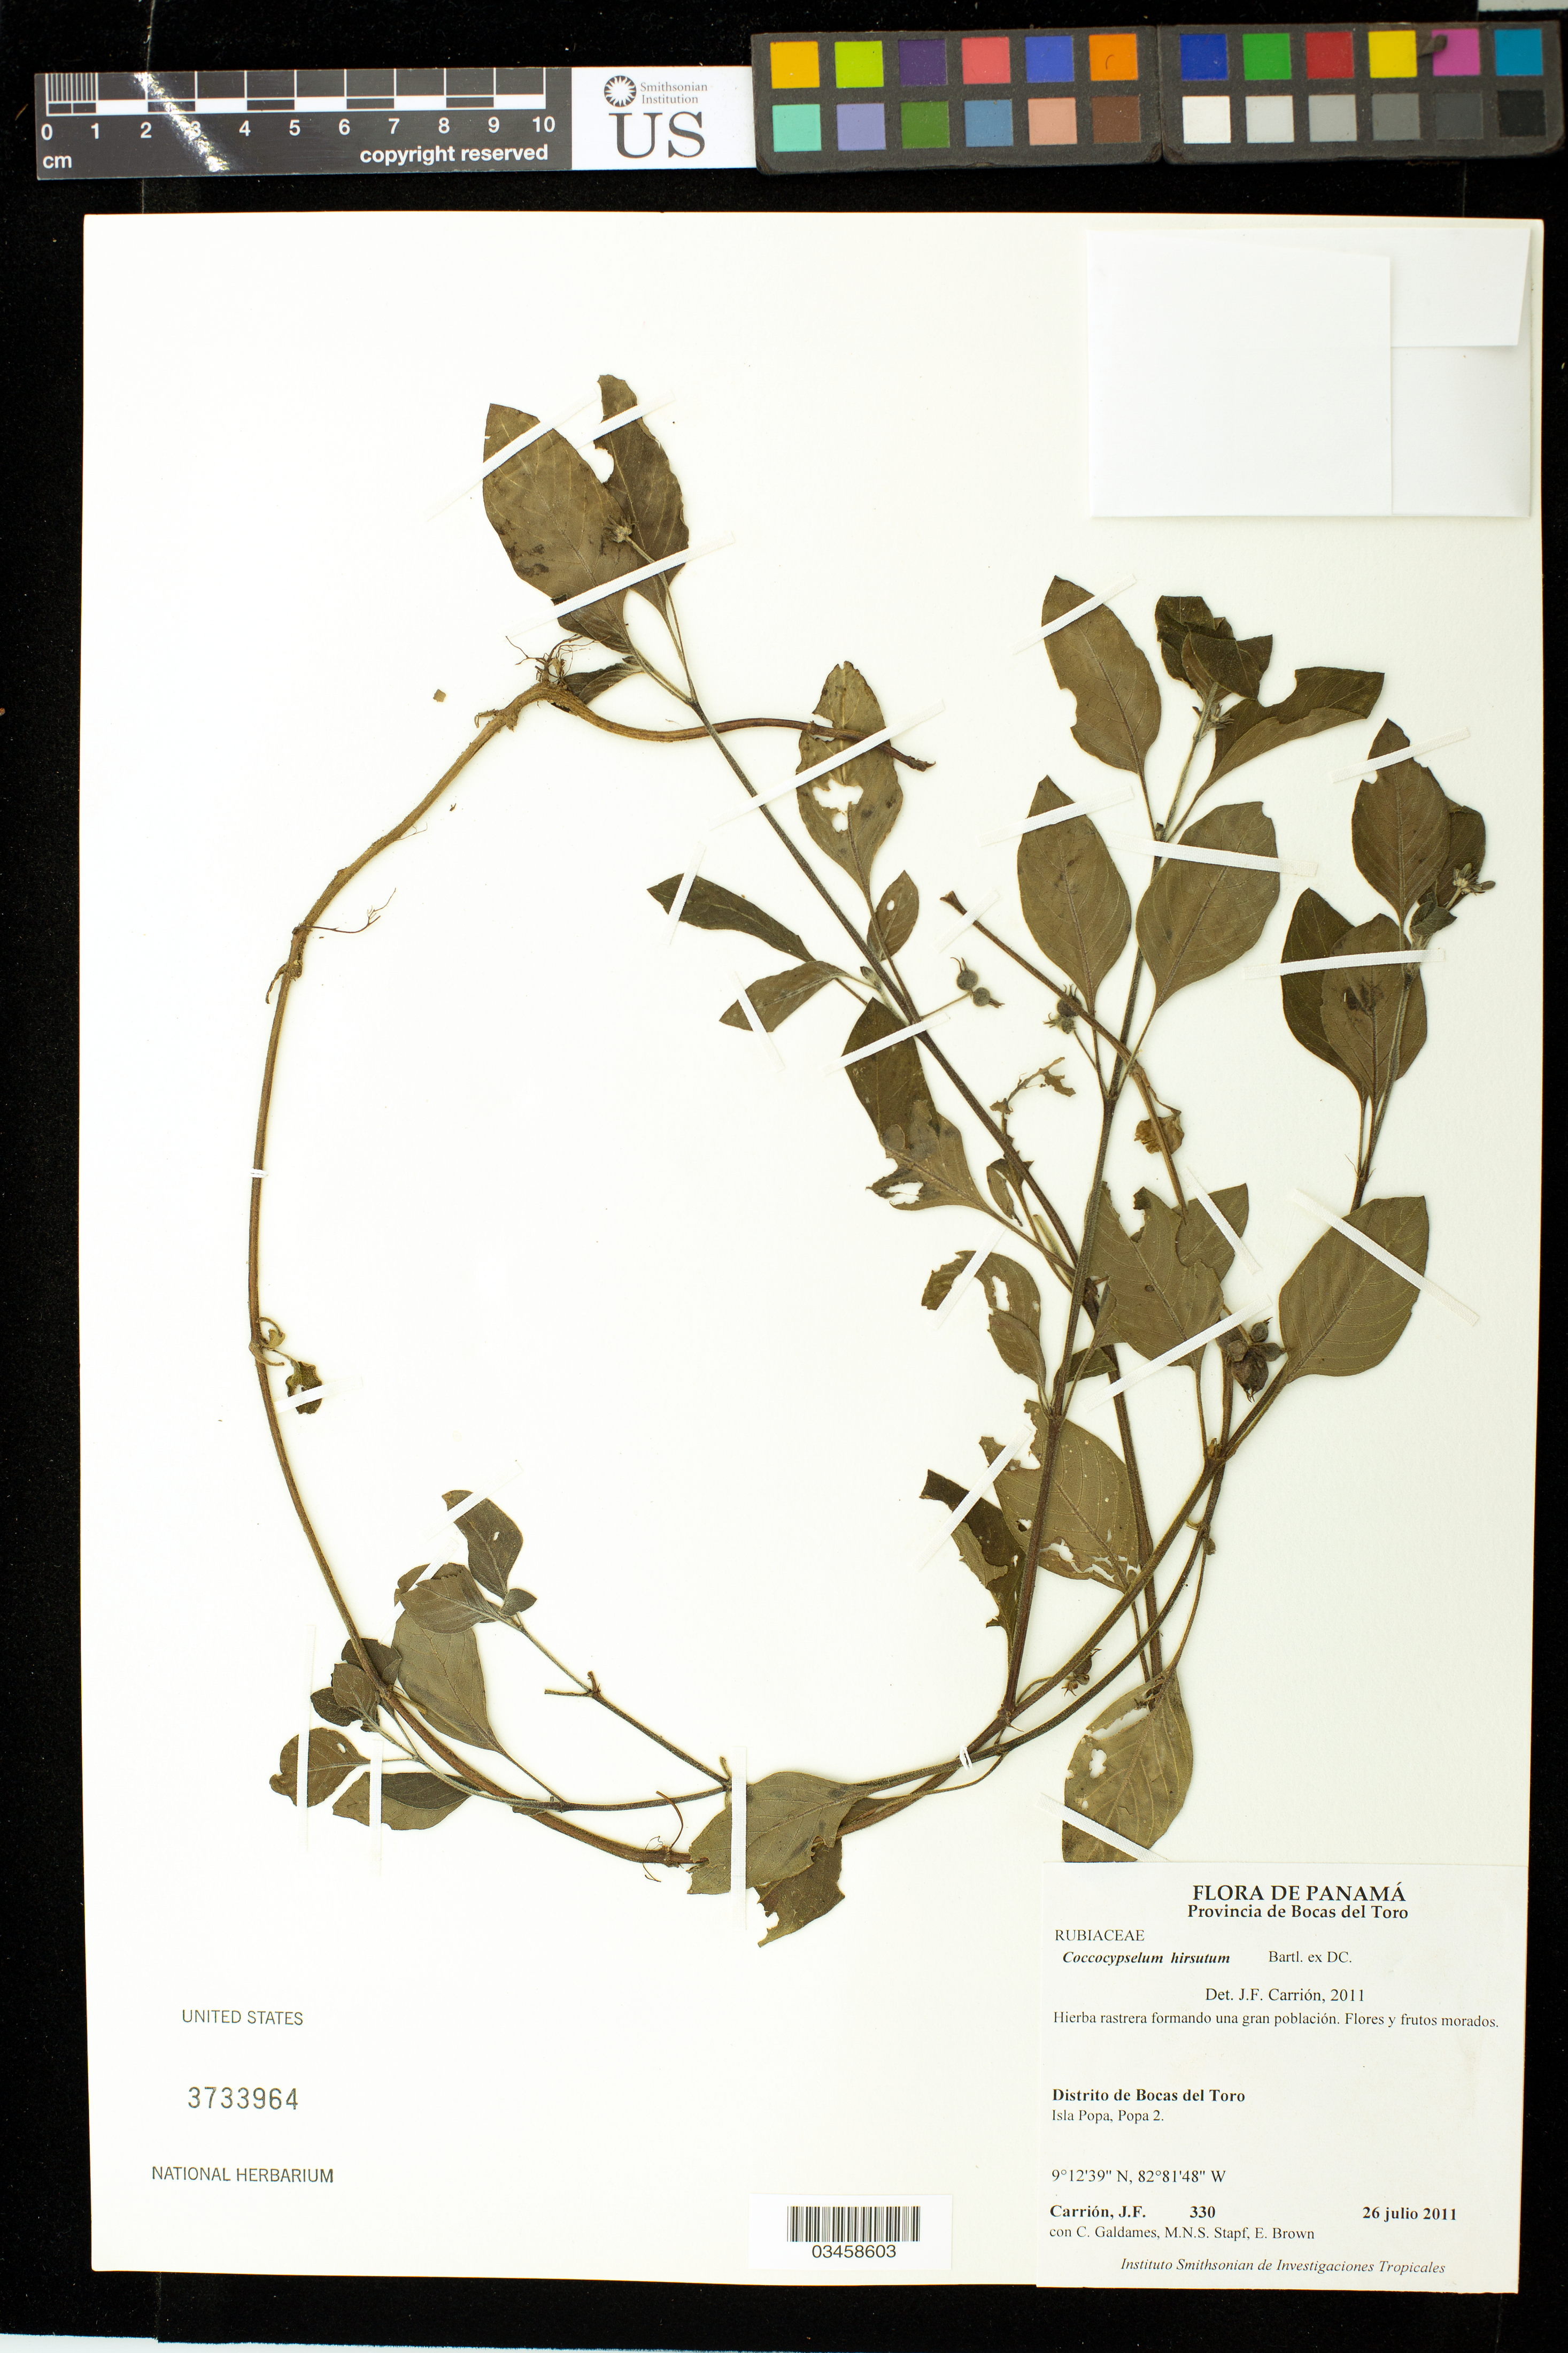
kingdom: Plantae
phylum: Tracheophyta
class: Magnoliopsida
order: Gentianales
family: Rubiaceae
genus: Coccocypselum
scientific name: Coccocypselum hirsutum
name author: Bartl. ex DC.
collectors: J. F. Carrión, C. Galdames, M. Stapf & E. Brown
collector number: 330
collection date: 2011-07-26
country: Panama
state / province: Bocas del Toro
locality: Isla Popa, Popa 2.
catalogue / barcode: US 3733964